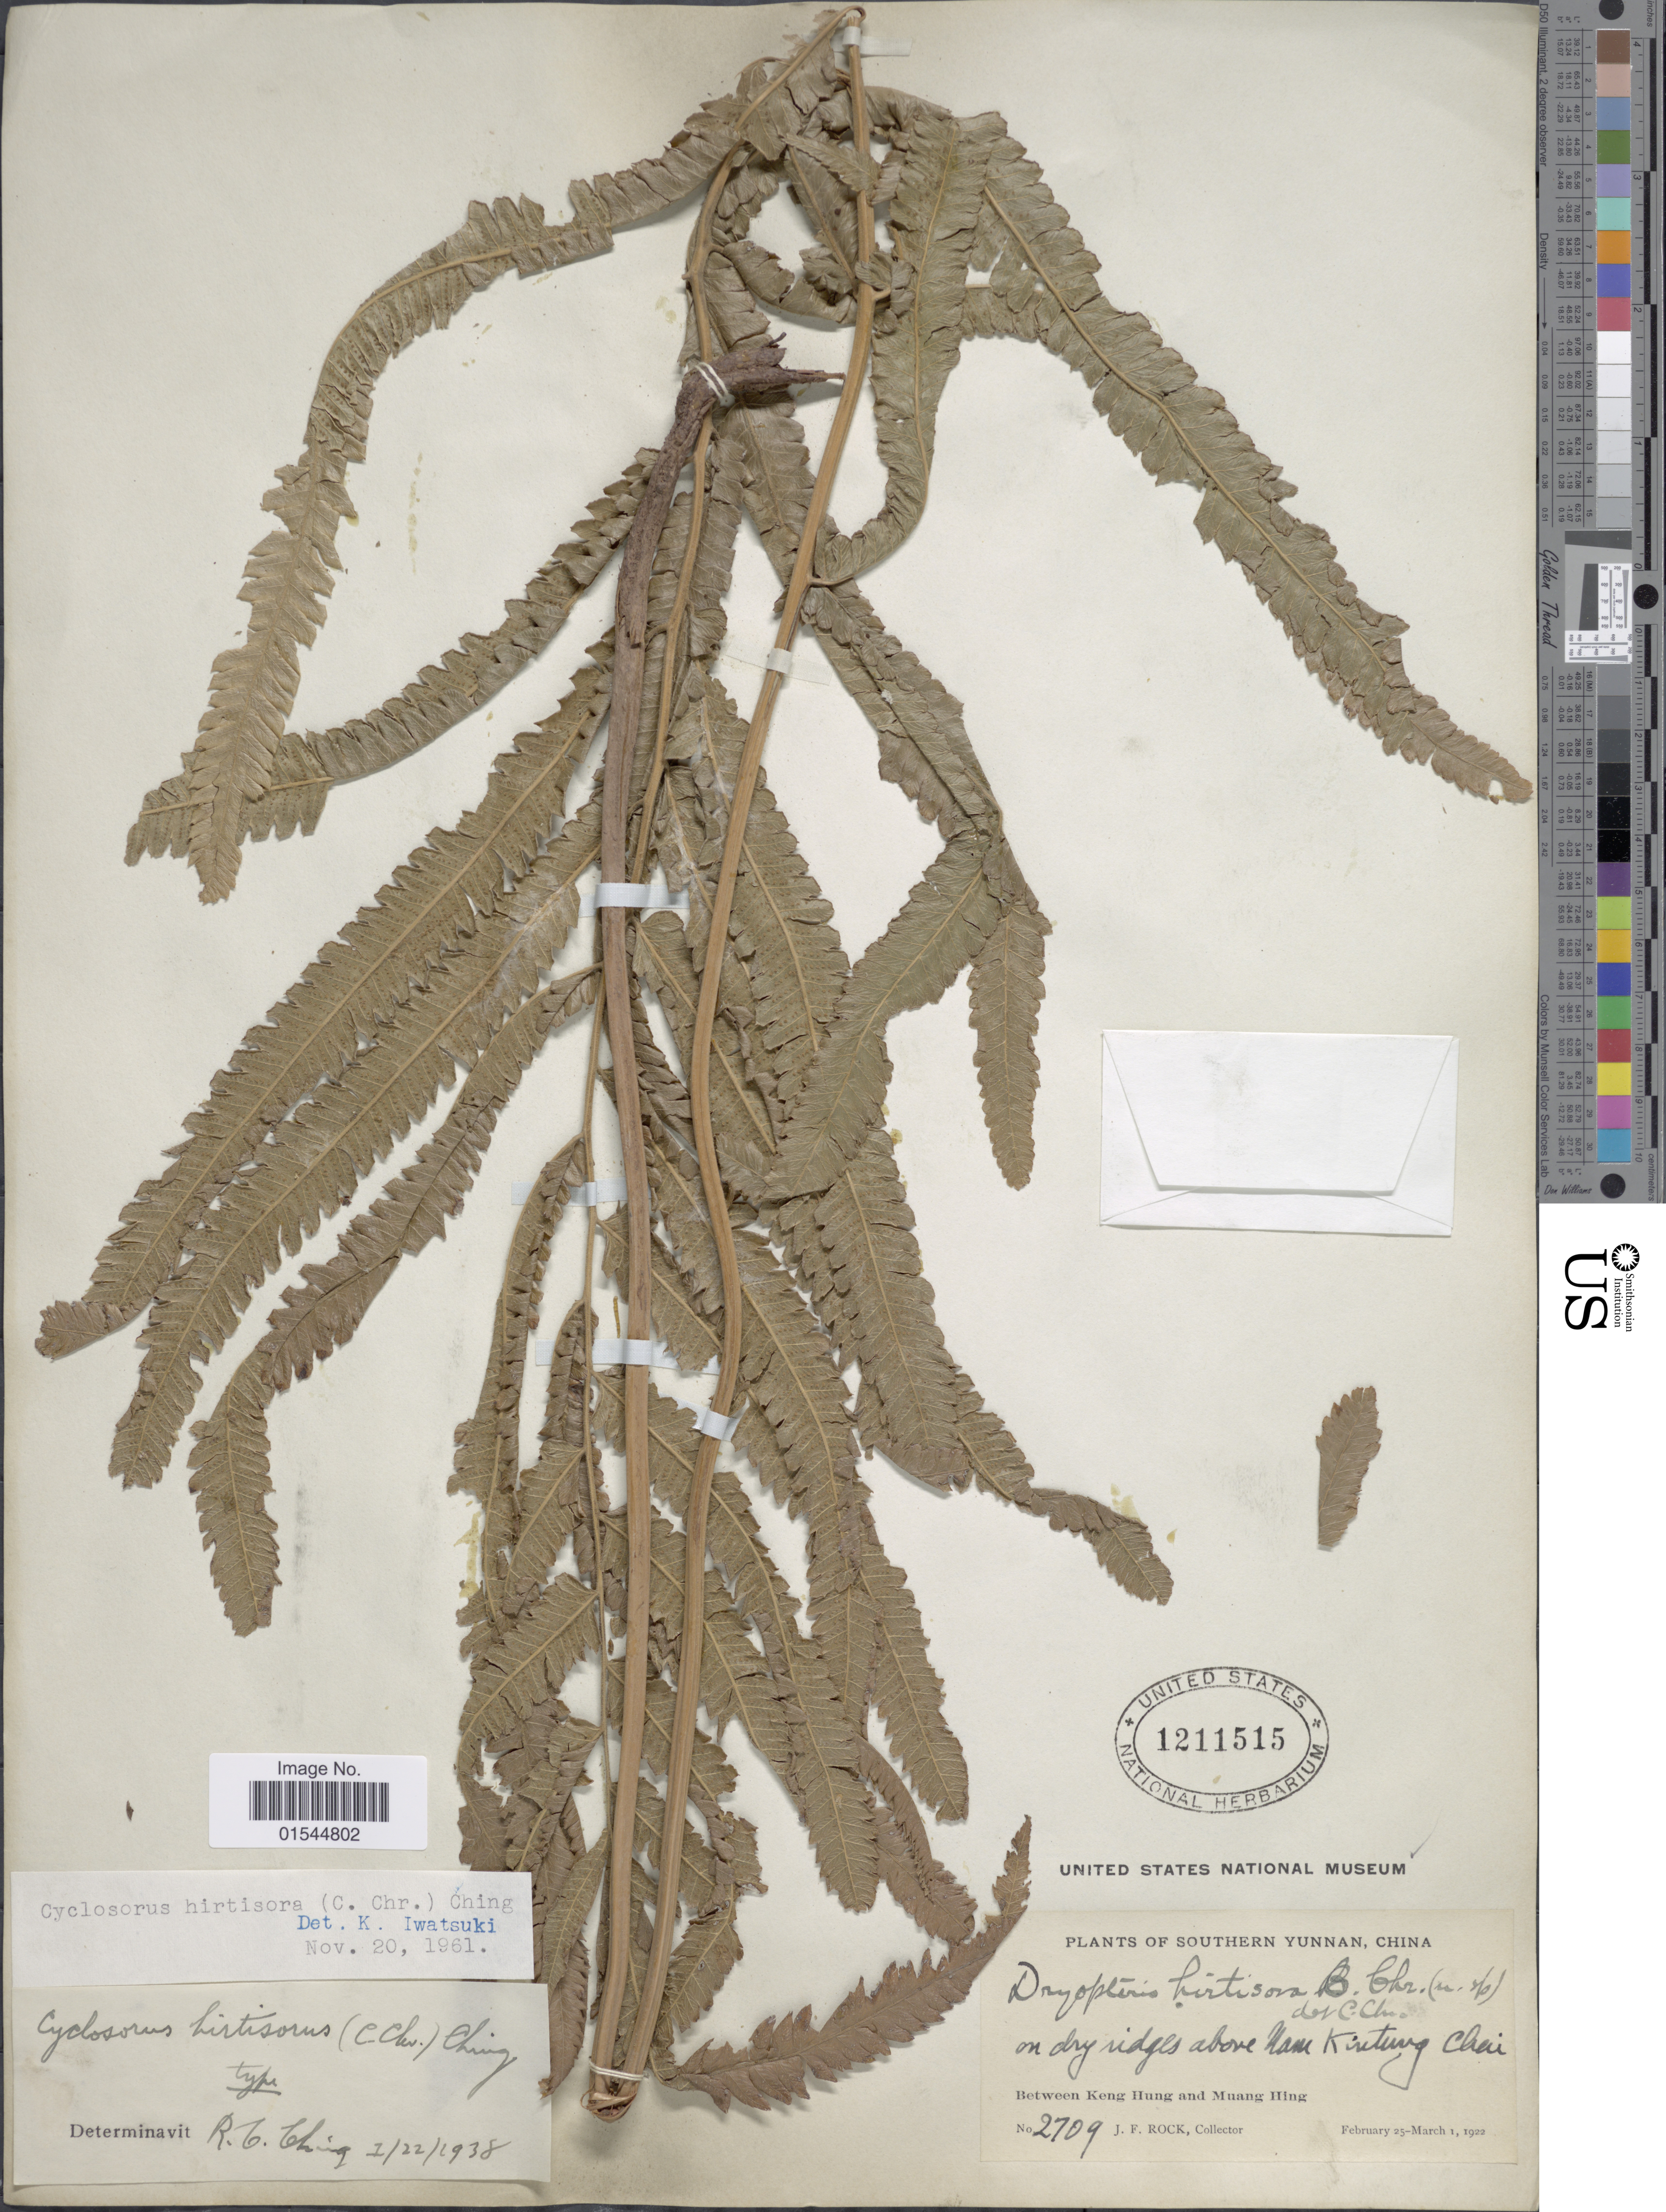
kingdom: Plantae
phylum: Tracheophyta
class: Polypodiopsida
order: Polypodiales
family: Thelypteridaceae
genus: Sphaerostephanos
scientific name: Sphaerostephanos validus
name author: (C. Chr.) Holttum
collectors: J. Rock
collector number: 2709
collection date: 1922-02-25/1922-03-01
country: China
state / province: Yunnan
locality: Southern Yunnan, on dry ridges above Nan Kintung Chai, between keng Hung and Muang Hing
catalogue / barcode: US 1211515